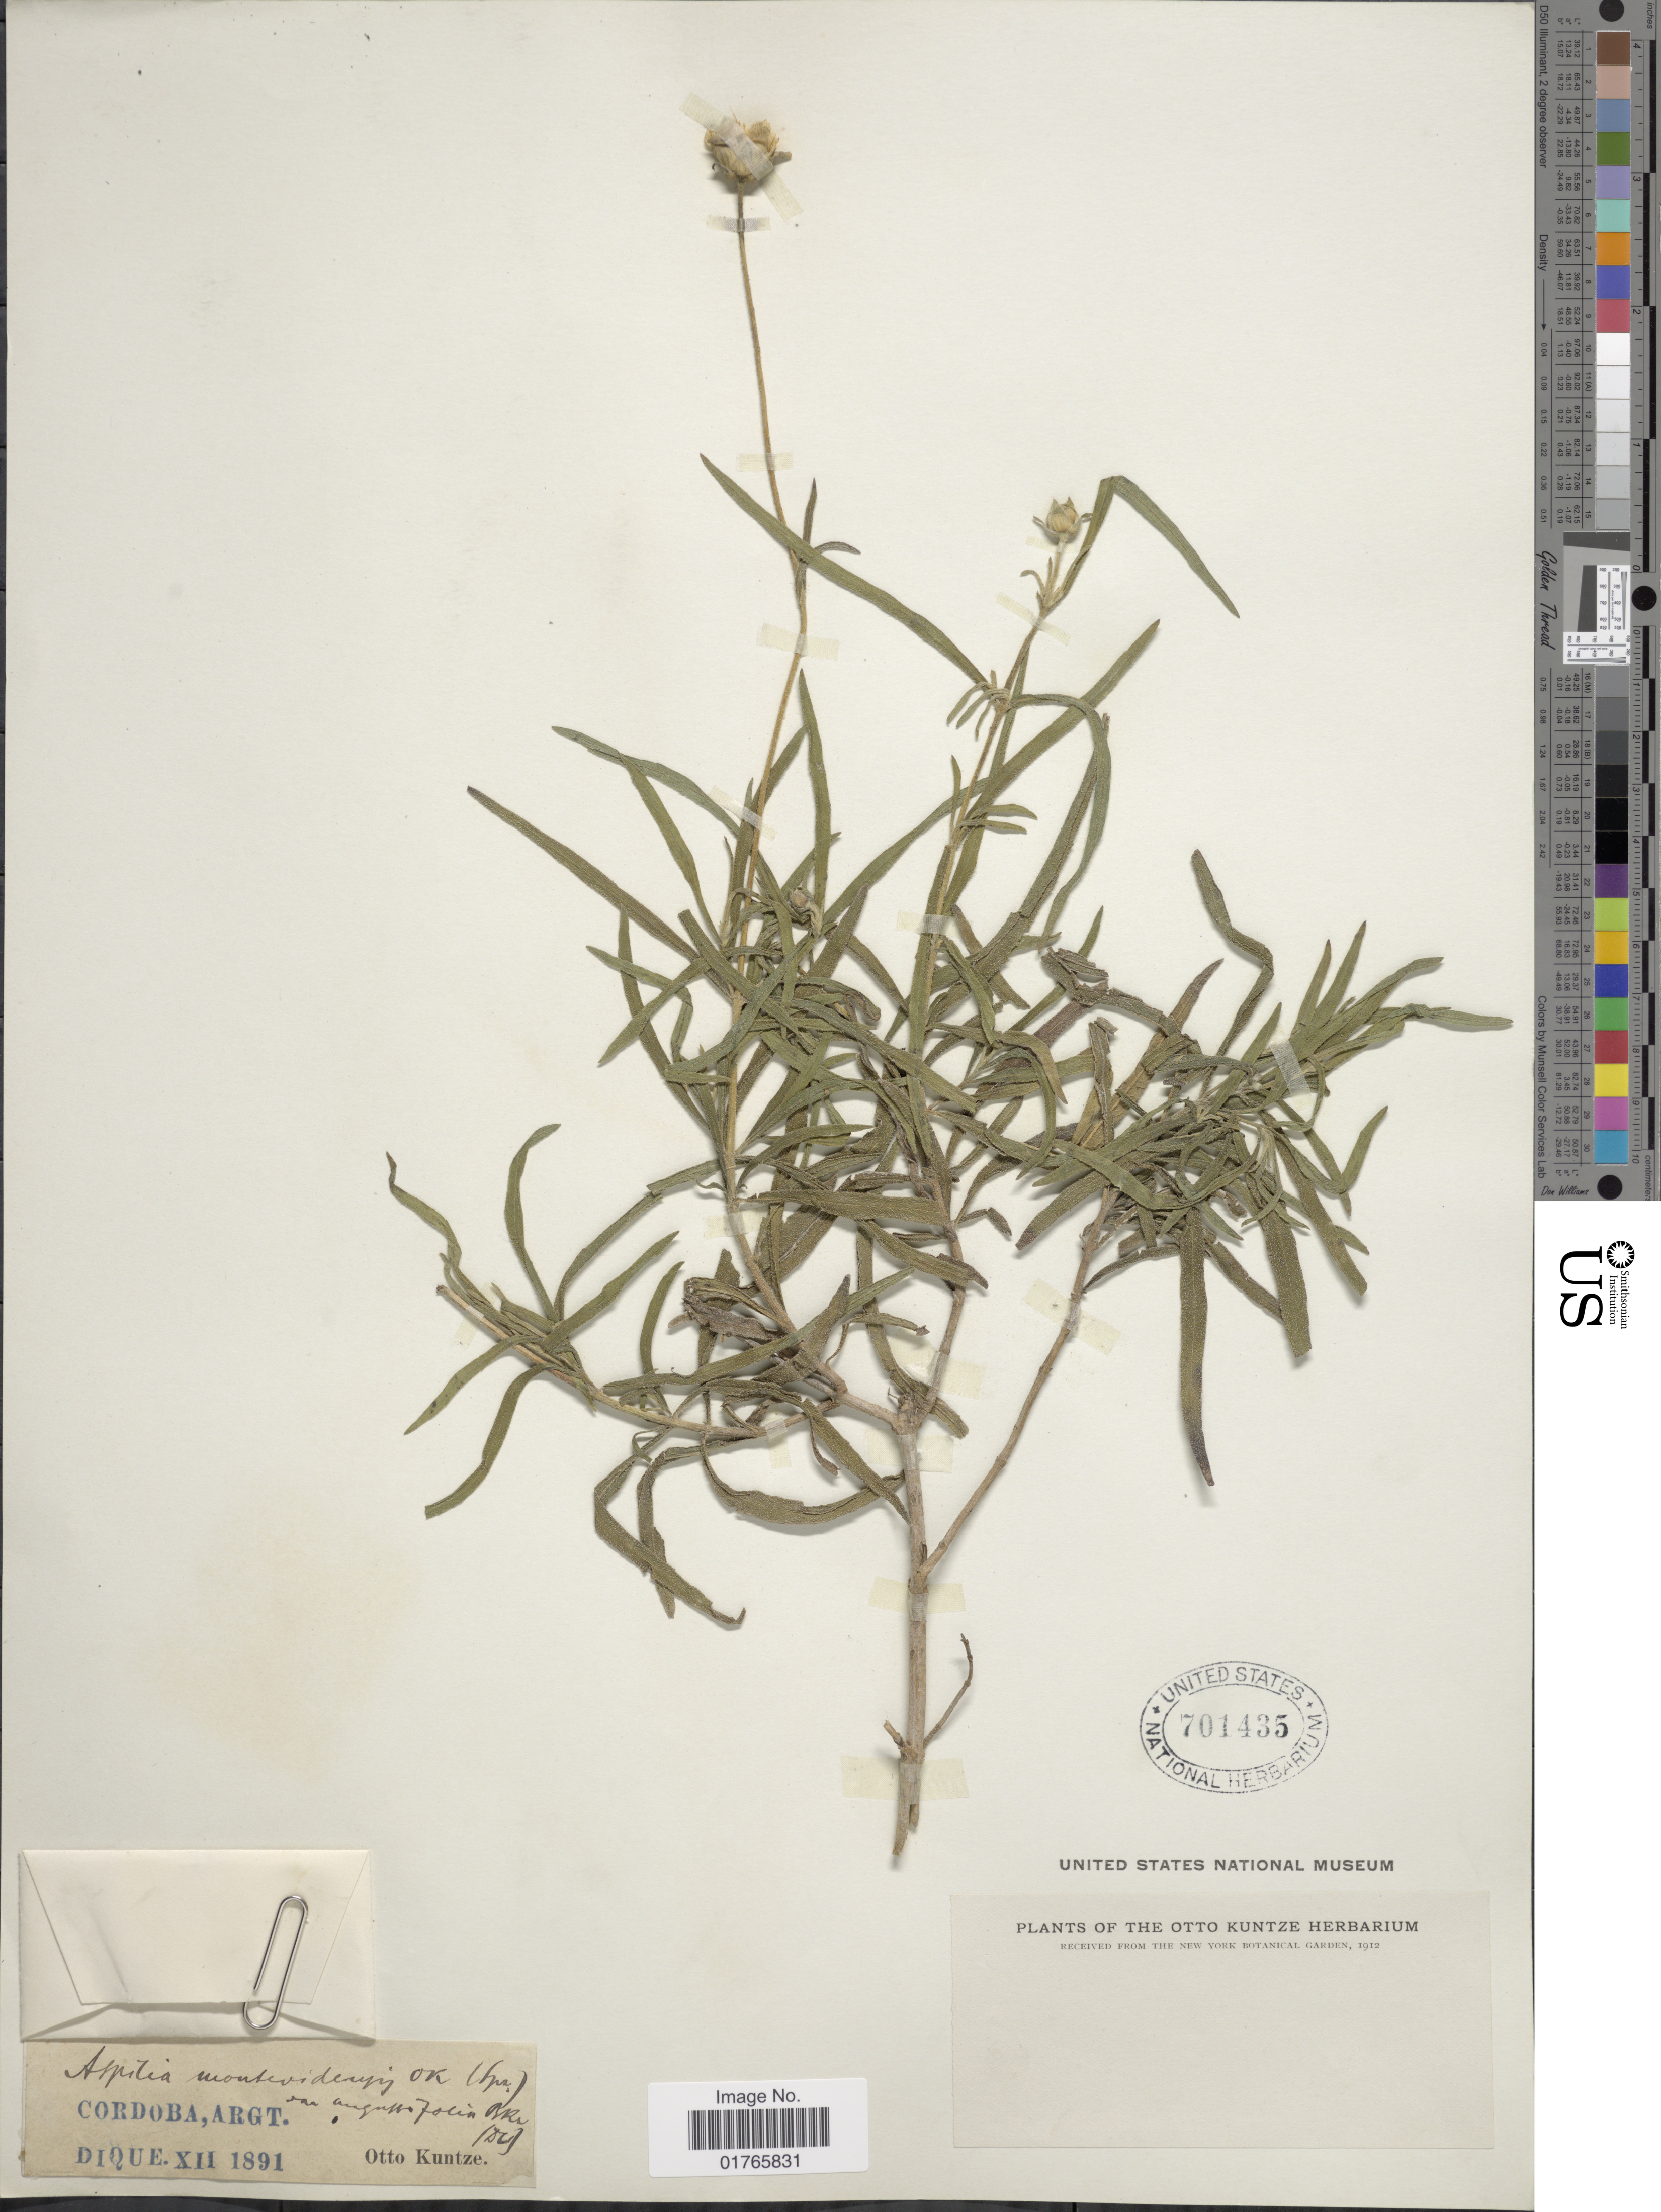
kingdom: Plantae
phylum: Tracheophyta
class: Magnoliopsida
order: Asterales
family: Asteraceae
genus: Aspilia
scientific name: Aspilia montividensis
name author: (Spreng.) Baker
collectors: C.E.O. Kuntze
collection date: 1891-12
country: Argentina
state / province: Cordoba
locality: Dique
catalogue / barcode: US 701435